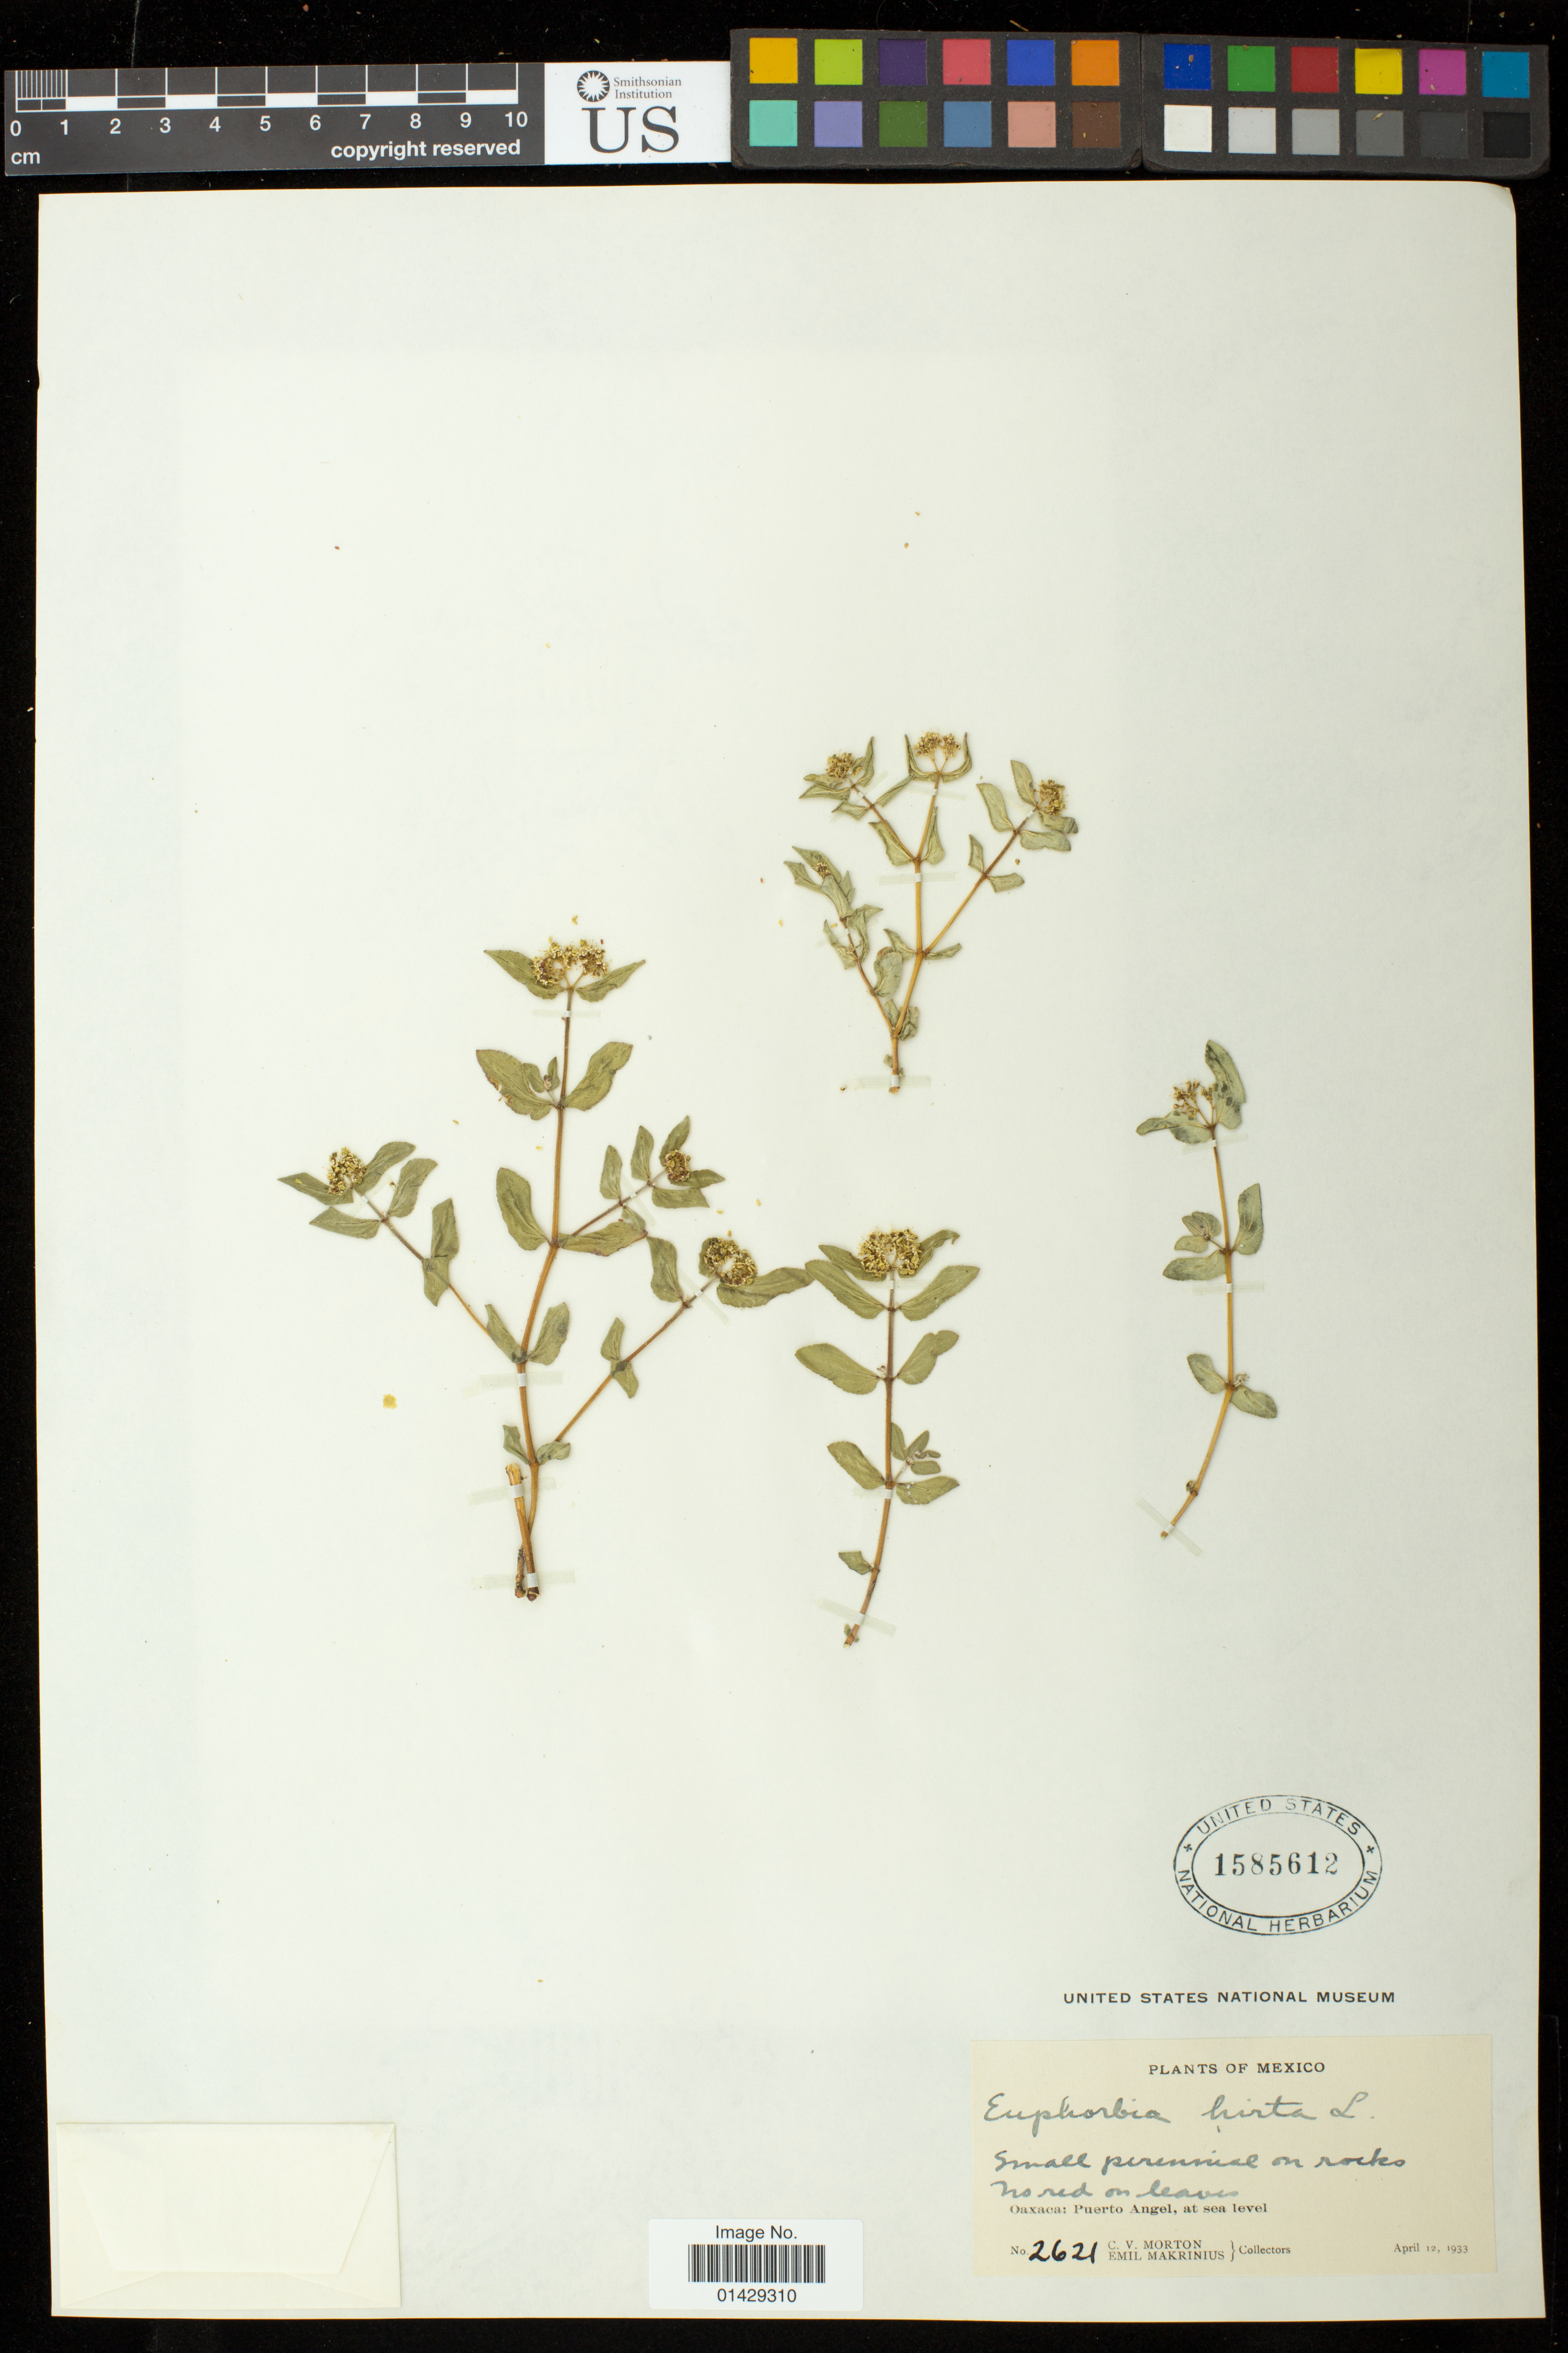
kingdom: Plantae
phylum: Tracheophyta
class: Magnoliopsida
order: Malpighiales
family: Euphorbiaceae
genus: Euphorbia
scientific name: Euphorbia hirta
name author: L.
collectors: C. V. Morton & E. Makrinius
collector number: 2621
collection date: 1933-04-12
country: Mexico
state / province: Oaxaca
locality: Puerto Angel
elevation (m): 0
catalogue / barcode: US 1585612